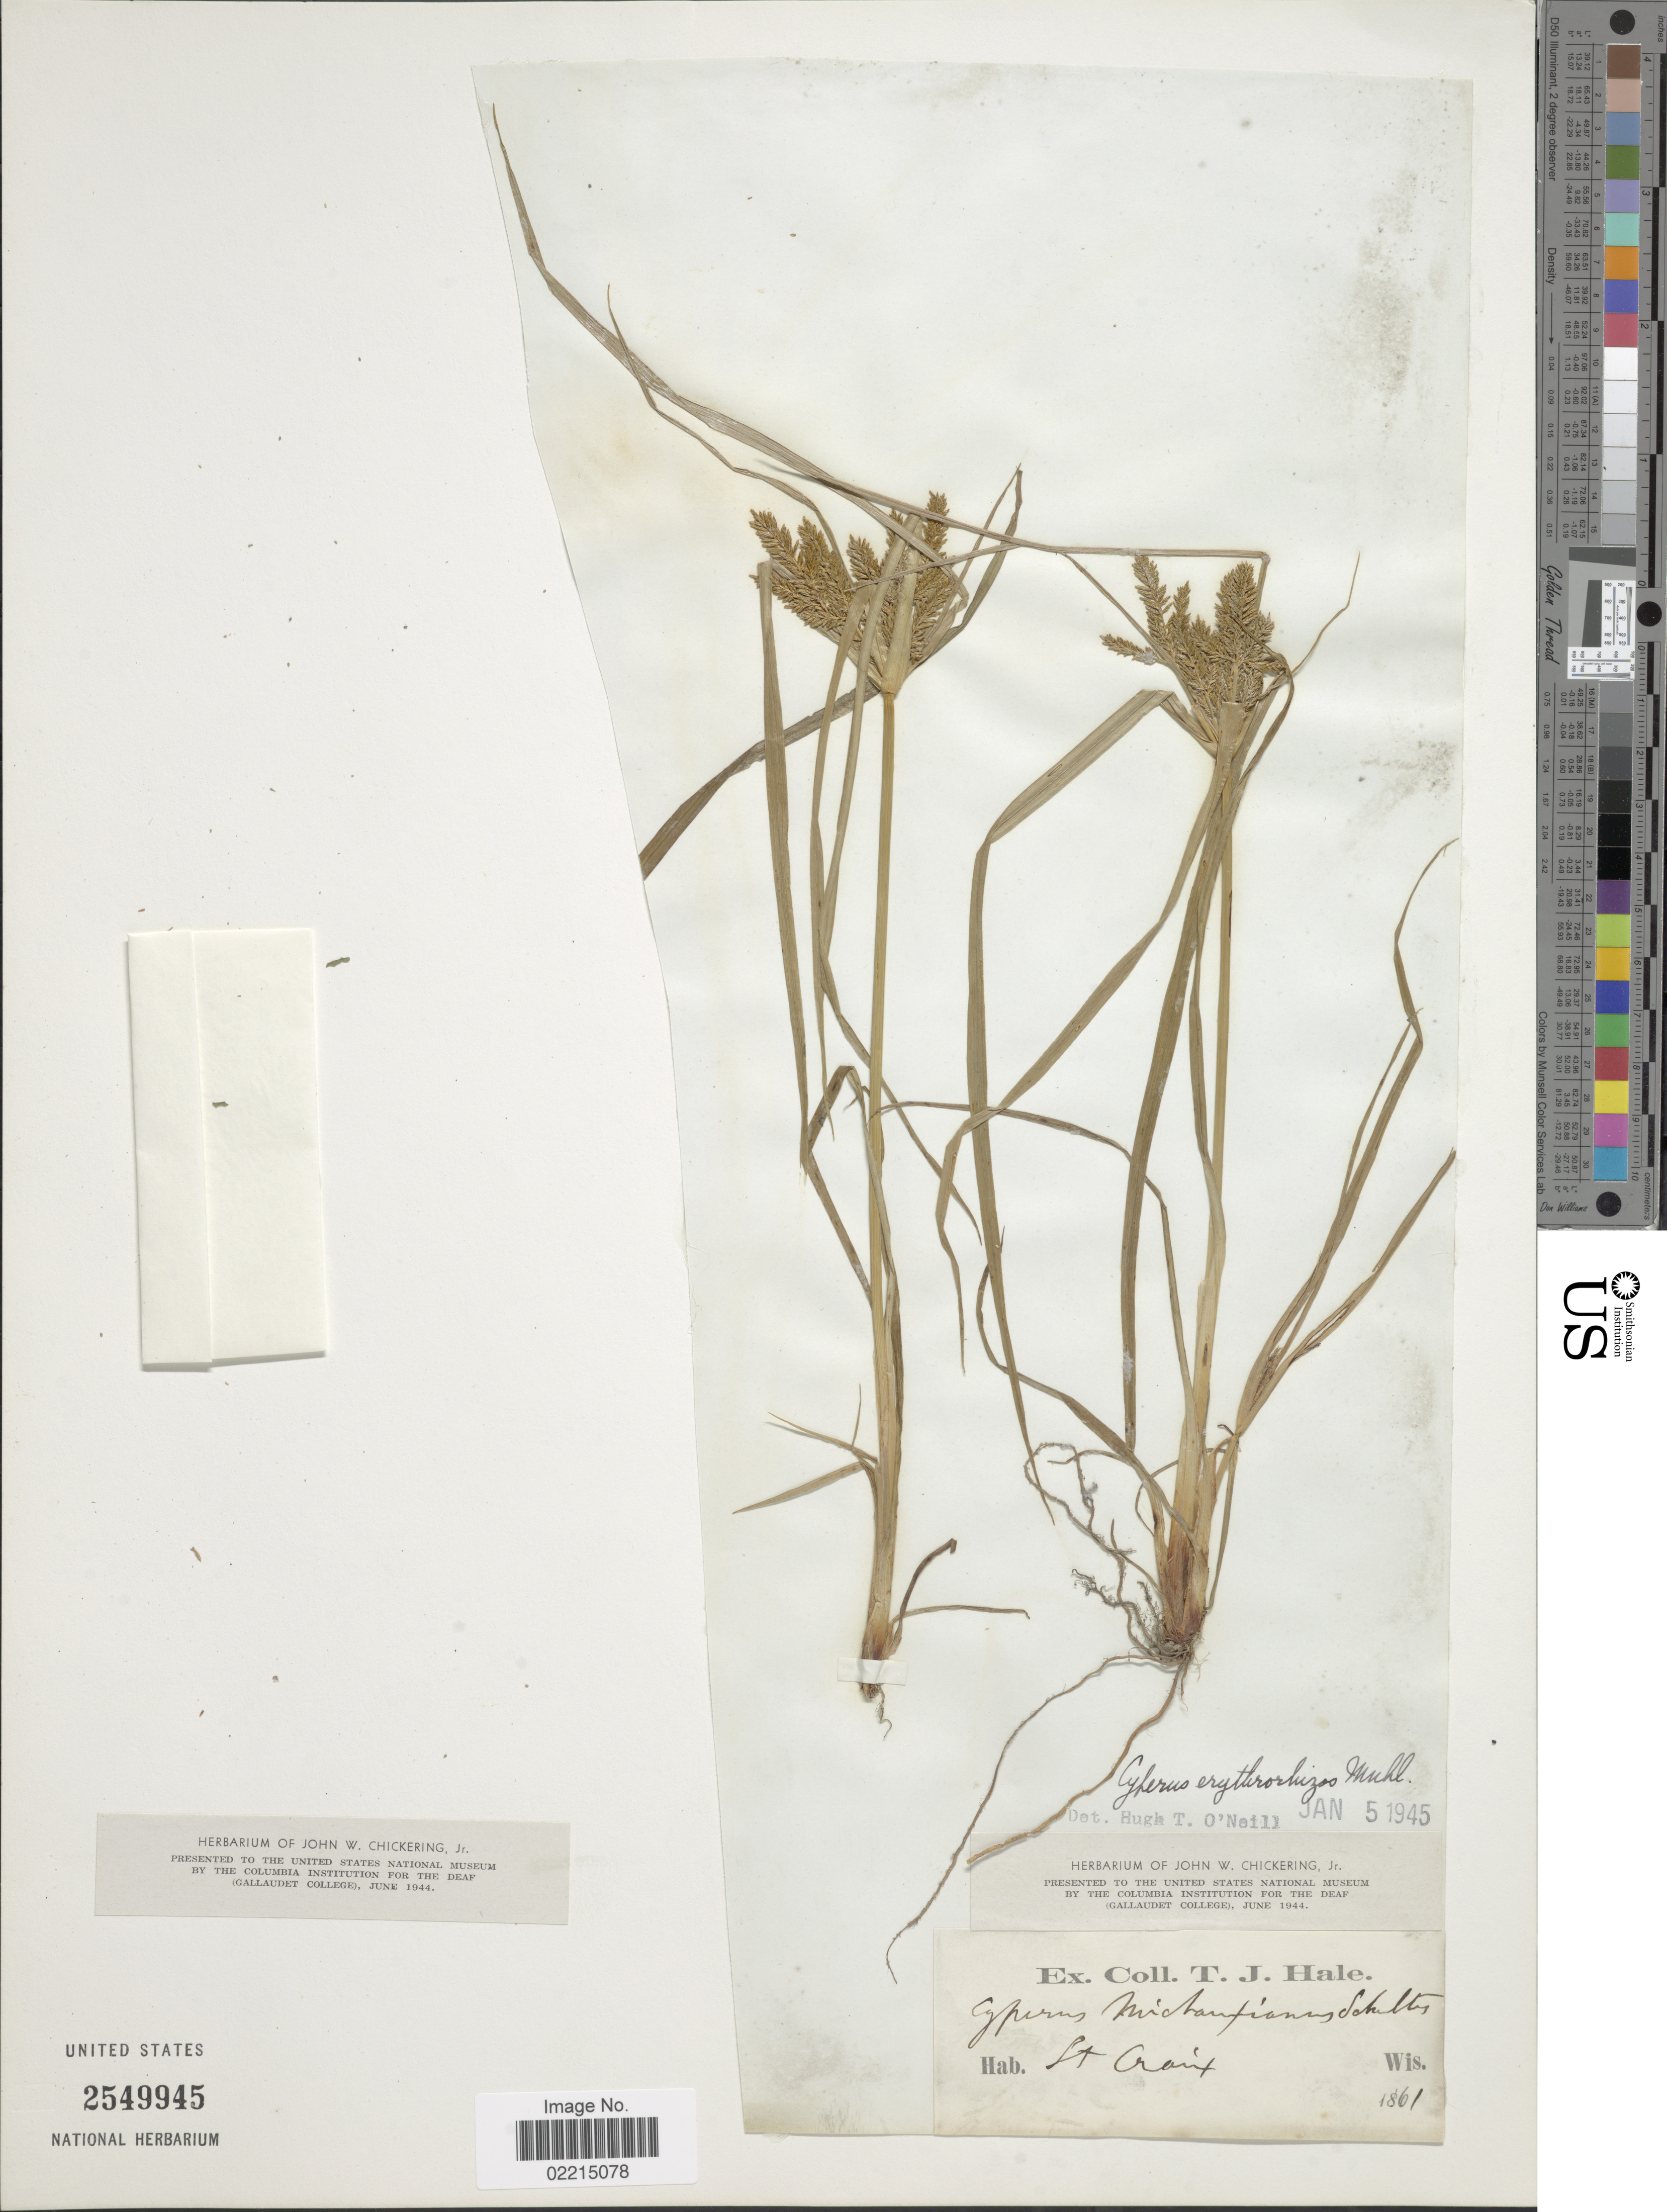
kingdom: Plantae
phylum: Tracheophyta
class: Liliopsida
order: Poales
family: Cyperaceae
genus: Cyperus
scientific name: Cyperus erythrorhizos Muhl.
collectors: T. Hale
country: United States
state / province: Wisconsin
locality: St. Croix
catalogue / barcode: US 2549945